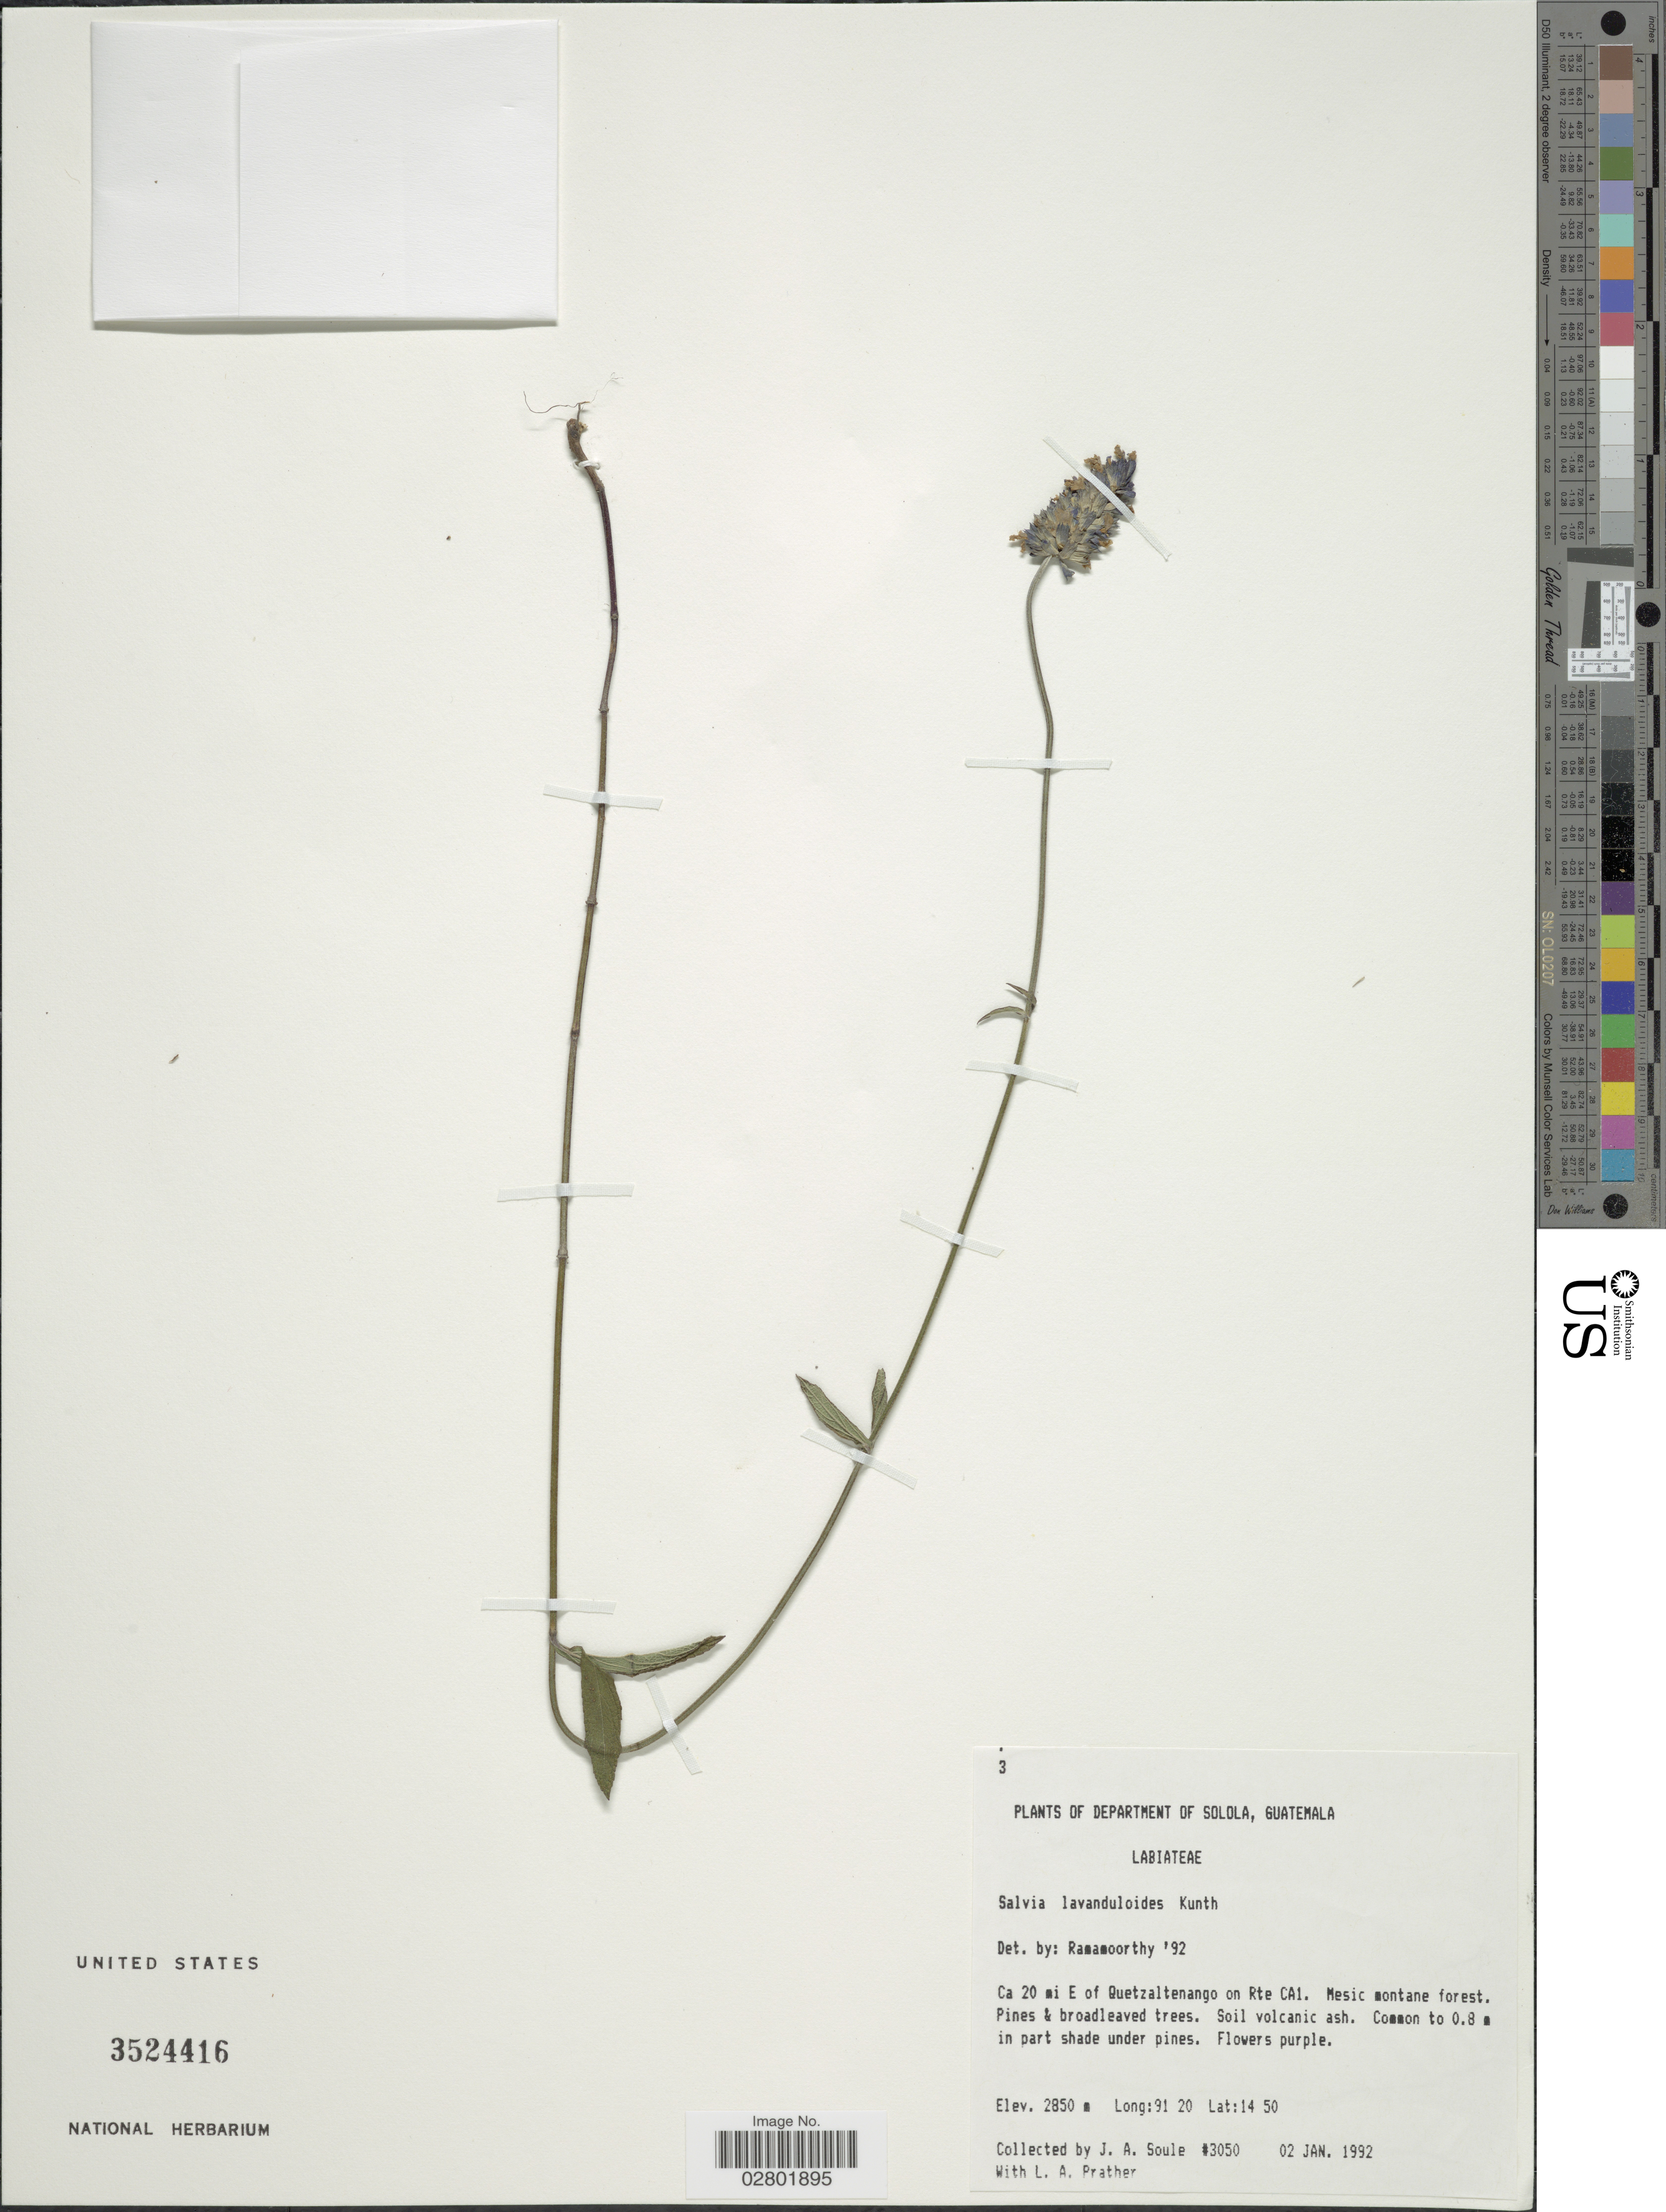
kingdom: Plantae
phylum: Tracheophyta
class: Magnoliopsida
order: Lamiales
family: Lamiaceae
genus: Salvia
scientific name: Salvia lavanduloides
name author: Kunth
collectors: J. Soule & L. A. Prather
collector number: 3050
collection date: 1992-01-02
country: Guatemala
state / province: Sololá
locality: Ca 20 mi E of Quetzaltenango on Rte CA1.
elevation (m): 2850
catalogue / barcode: US 3524416